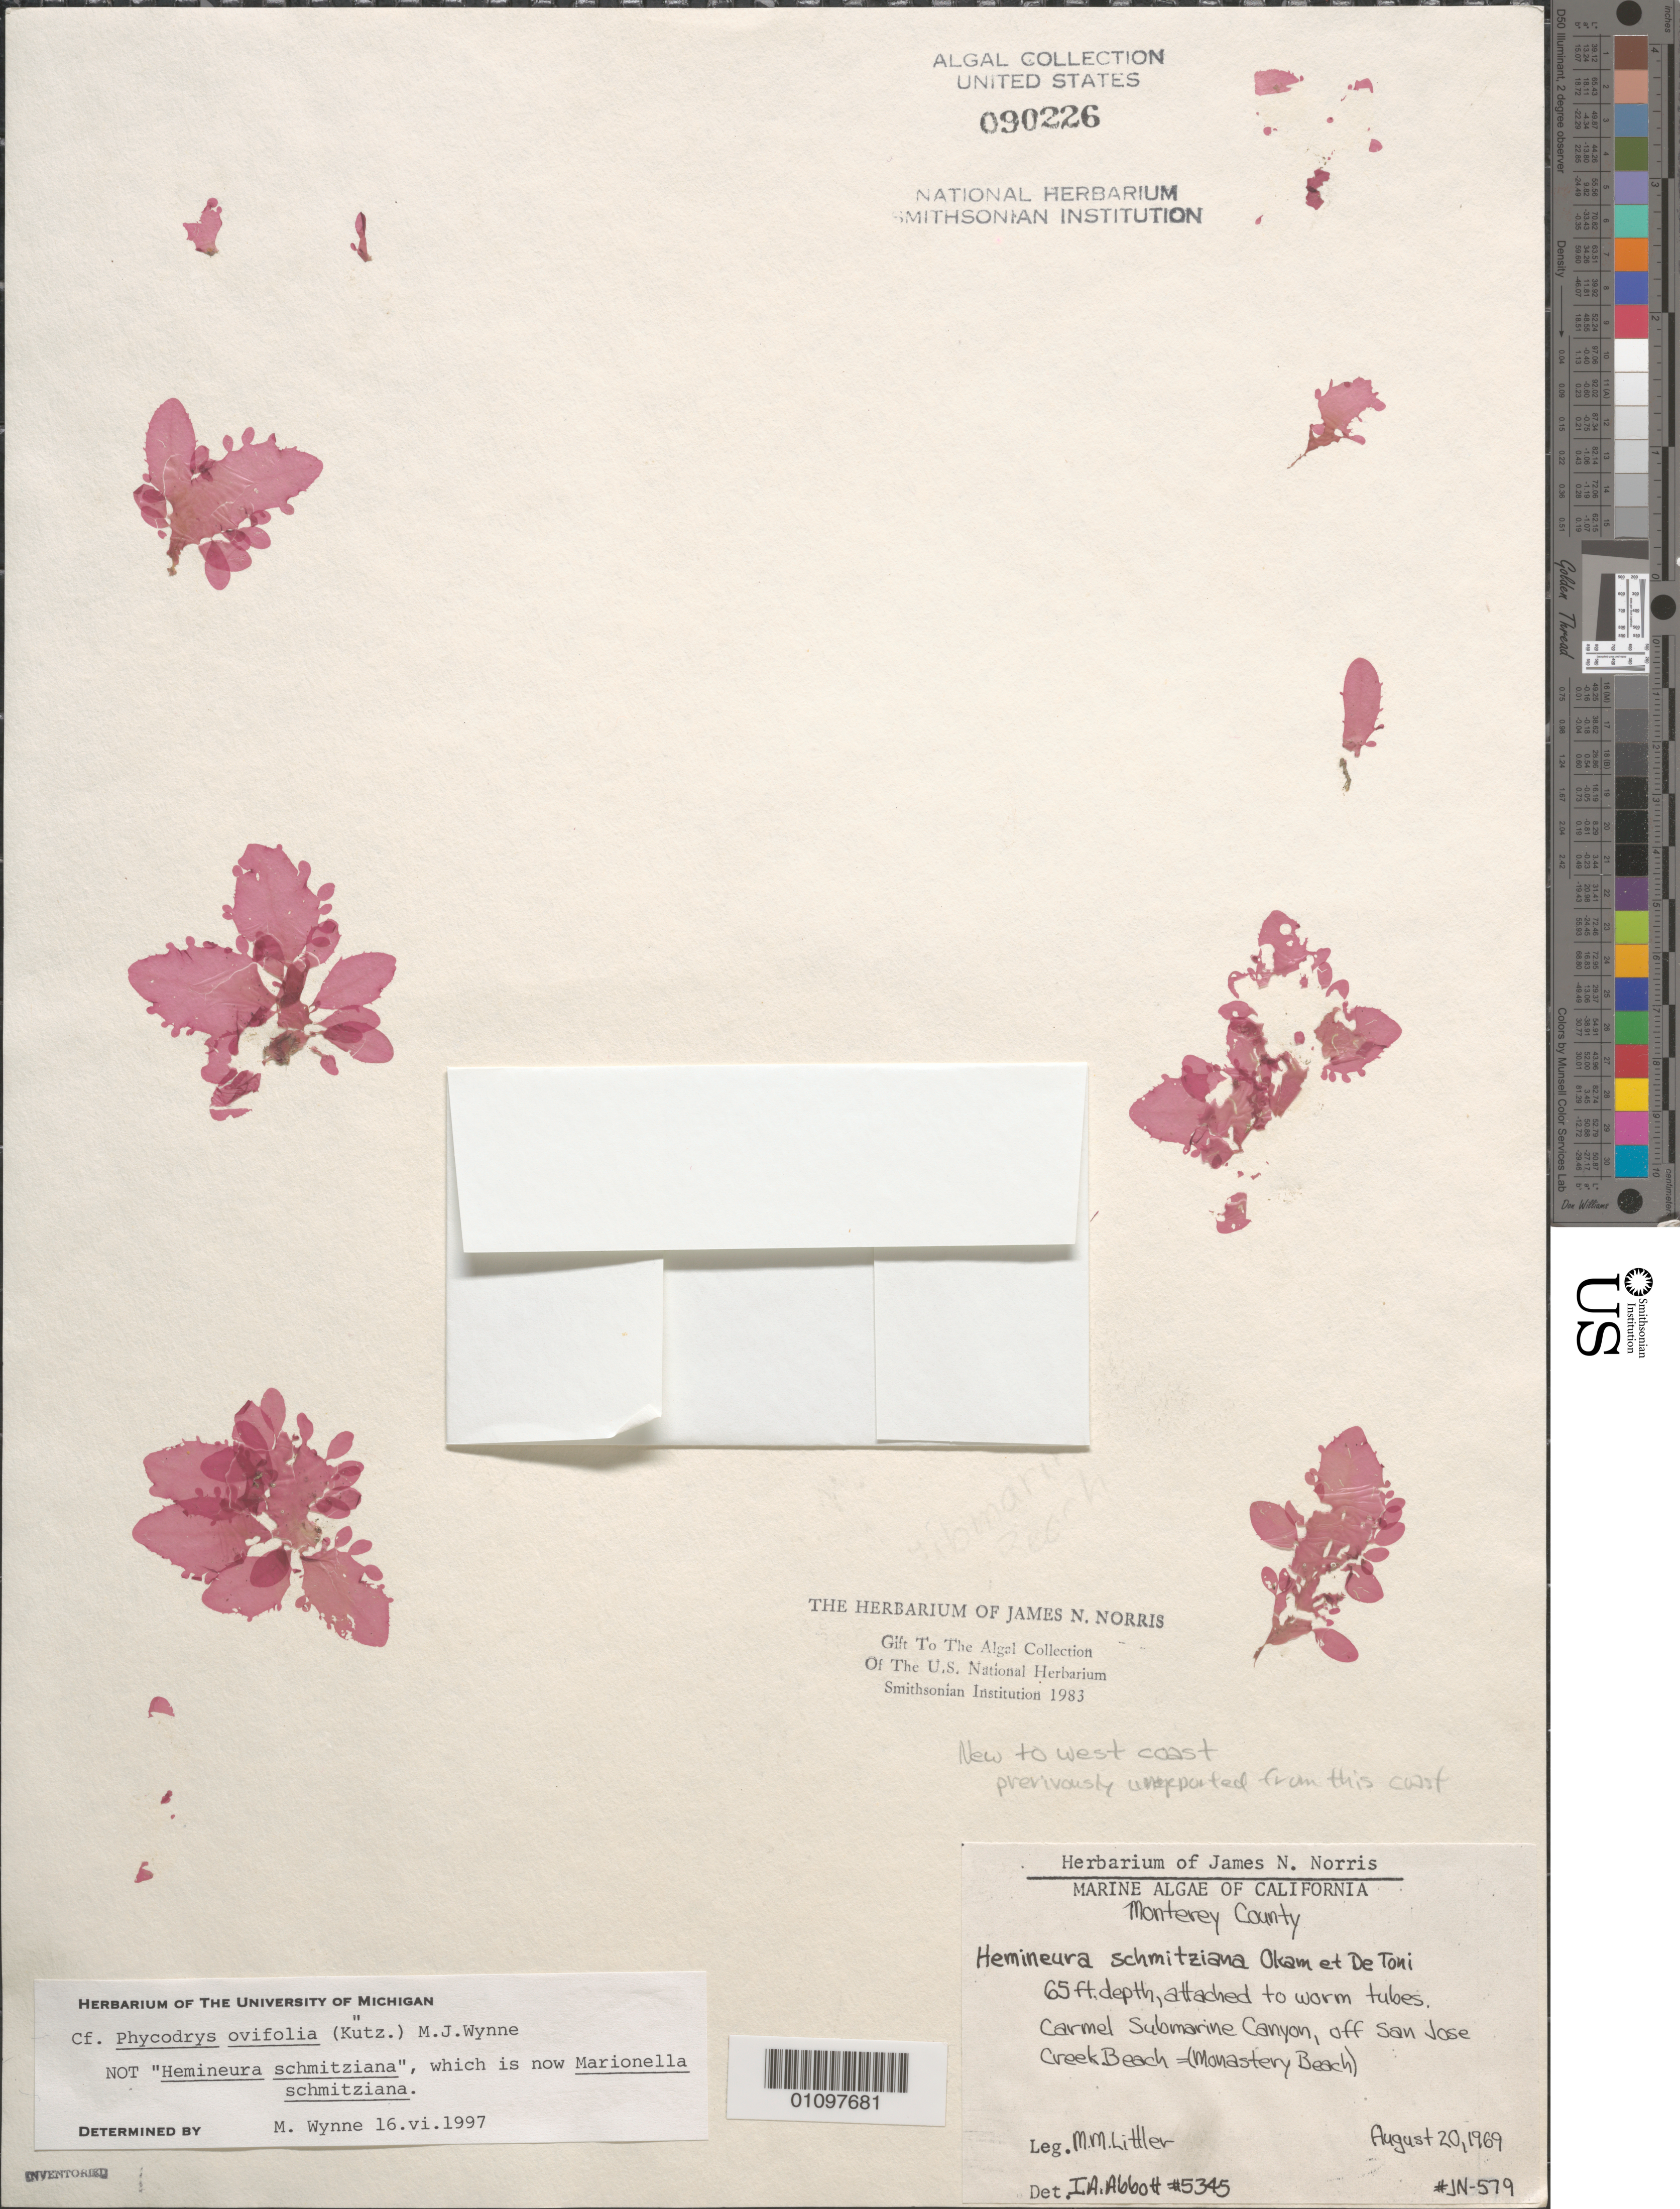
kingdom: Plantae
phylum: Rhodophyta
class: Florideophyceae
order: Ceramiales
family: Delesseriaceae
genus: Phycodrys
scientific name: Phycodrys ovifolia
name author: (Kütz.) M.J. Wynne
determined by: Wynne, M. J.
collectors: M. M. Littler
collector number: JN-579 & IAA 5345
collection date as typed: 20 Aug 1969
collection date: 1969-08-20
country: United States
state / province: California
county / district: Monterey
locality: Carmel Submarine Canyon, off Monastery Beach (San Jose Creek Beach)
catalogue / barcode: US 90226